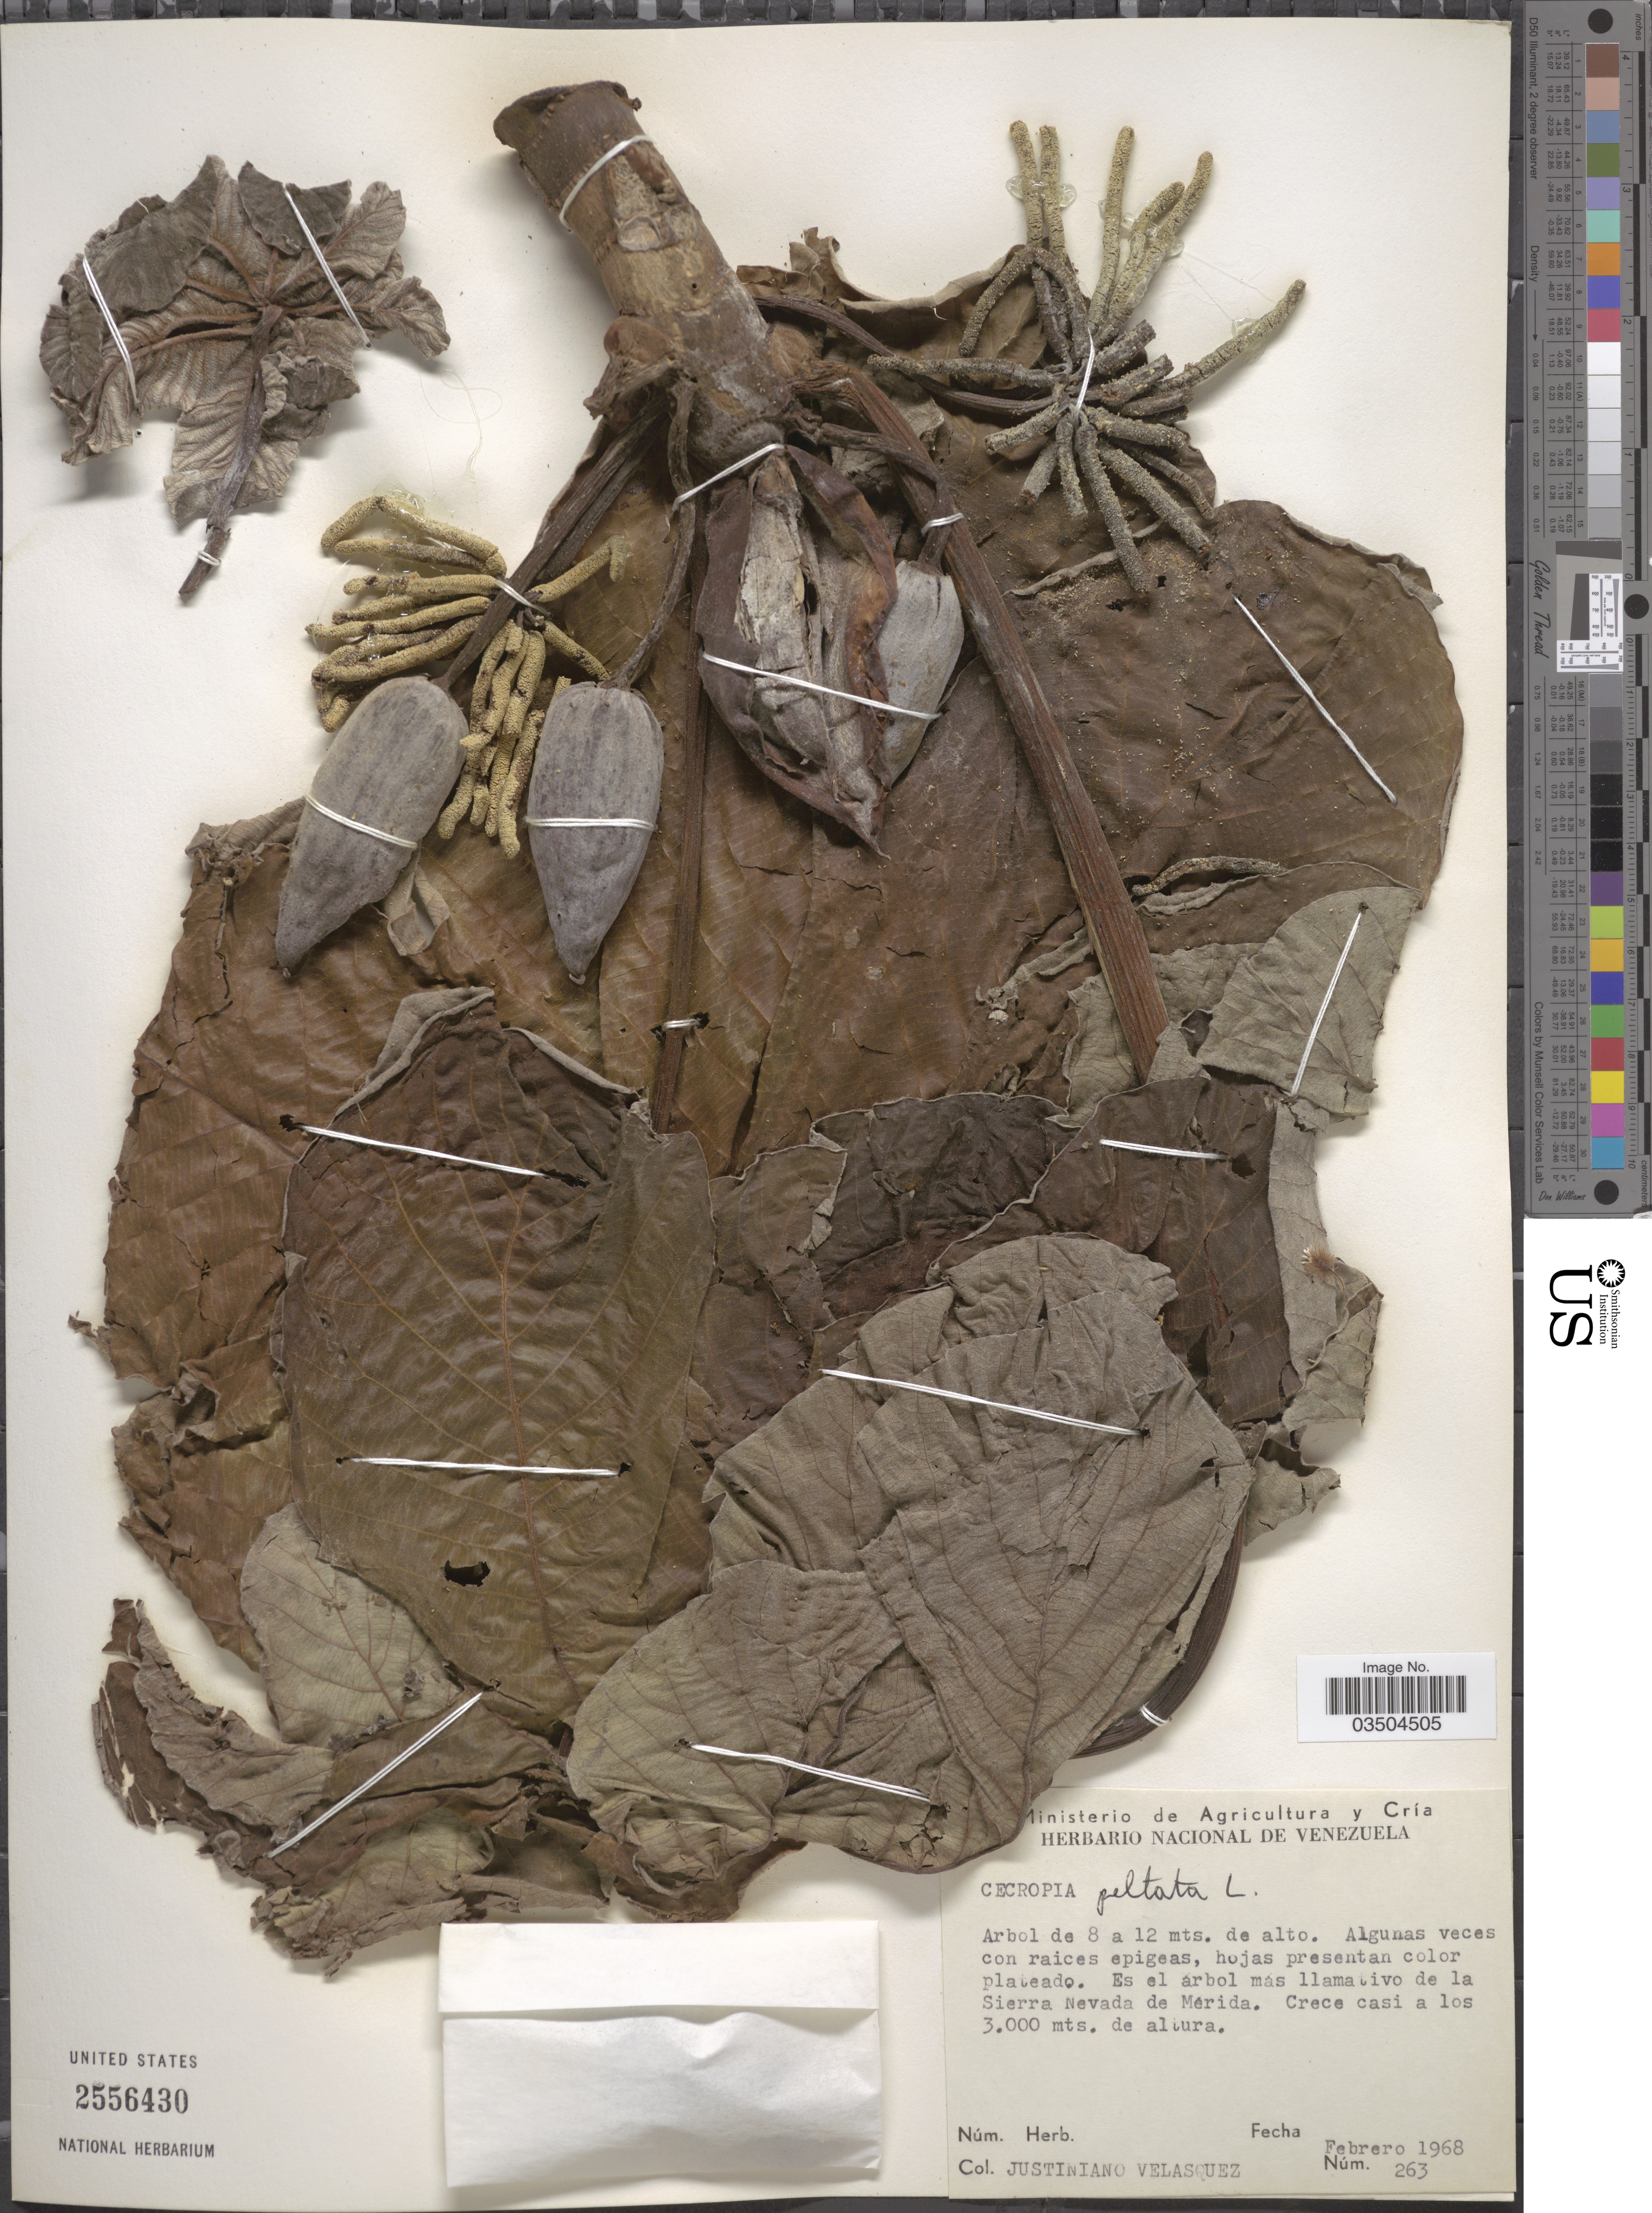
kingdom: Plantae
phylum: Tracheophyta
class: Magnoliopsida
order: Rosales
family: Urticaceae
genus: Cecropia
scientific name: Cecropia peltata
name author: L.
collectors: J. Velasquez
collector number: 263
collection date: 1968-02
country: Venezuela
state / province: Merida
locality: Es el árbol más llamativo de la Sierra Nevada de Mérida.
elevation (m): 3000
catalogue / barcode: US 2556430